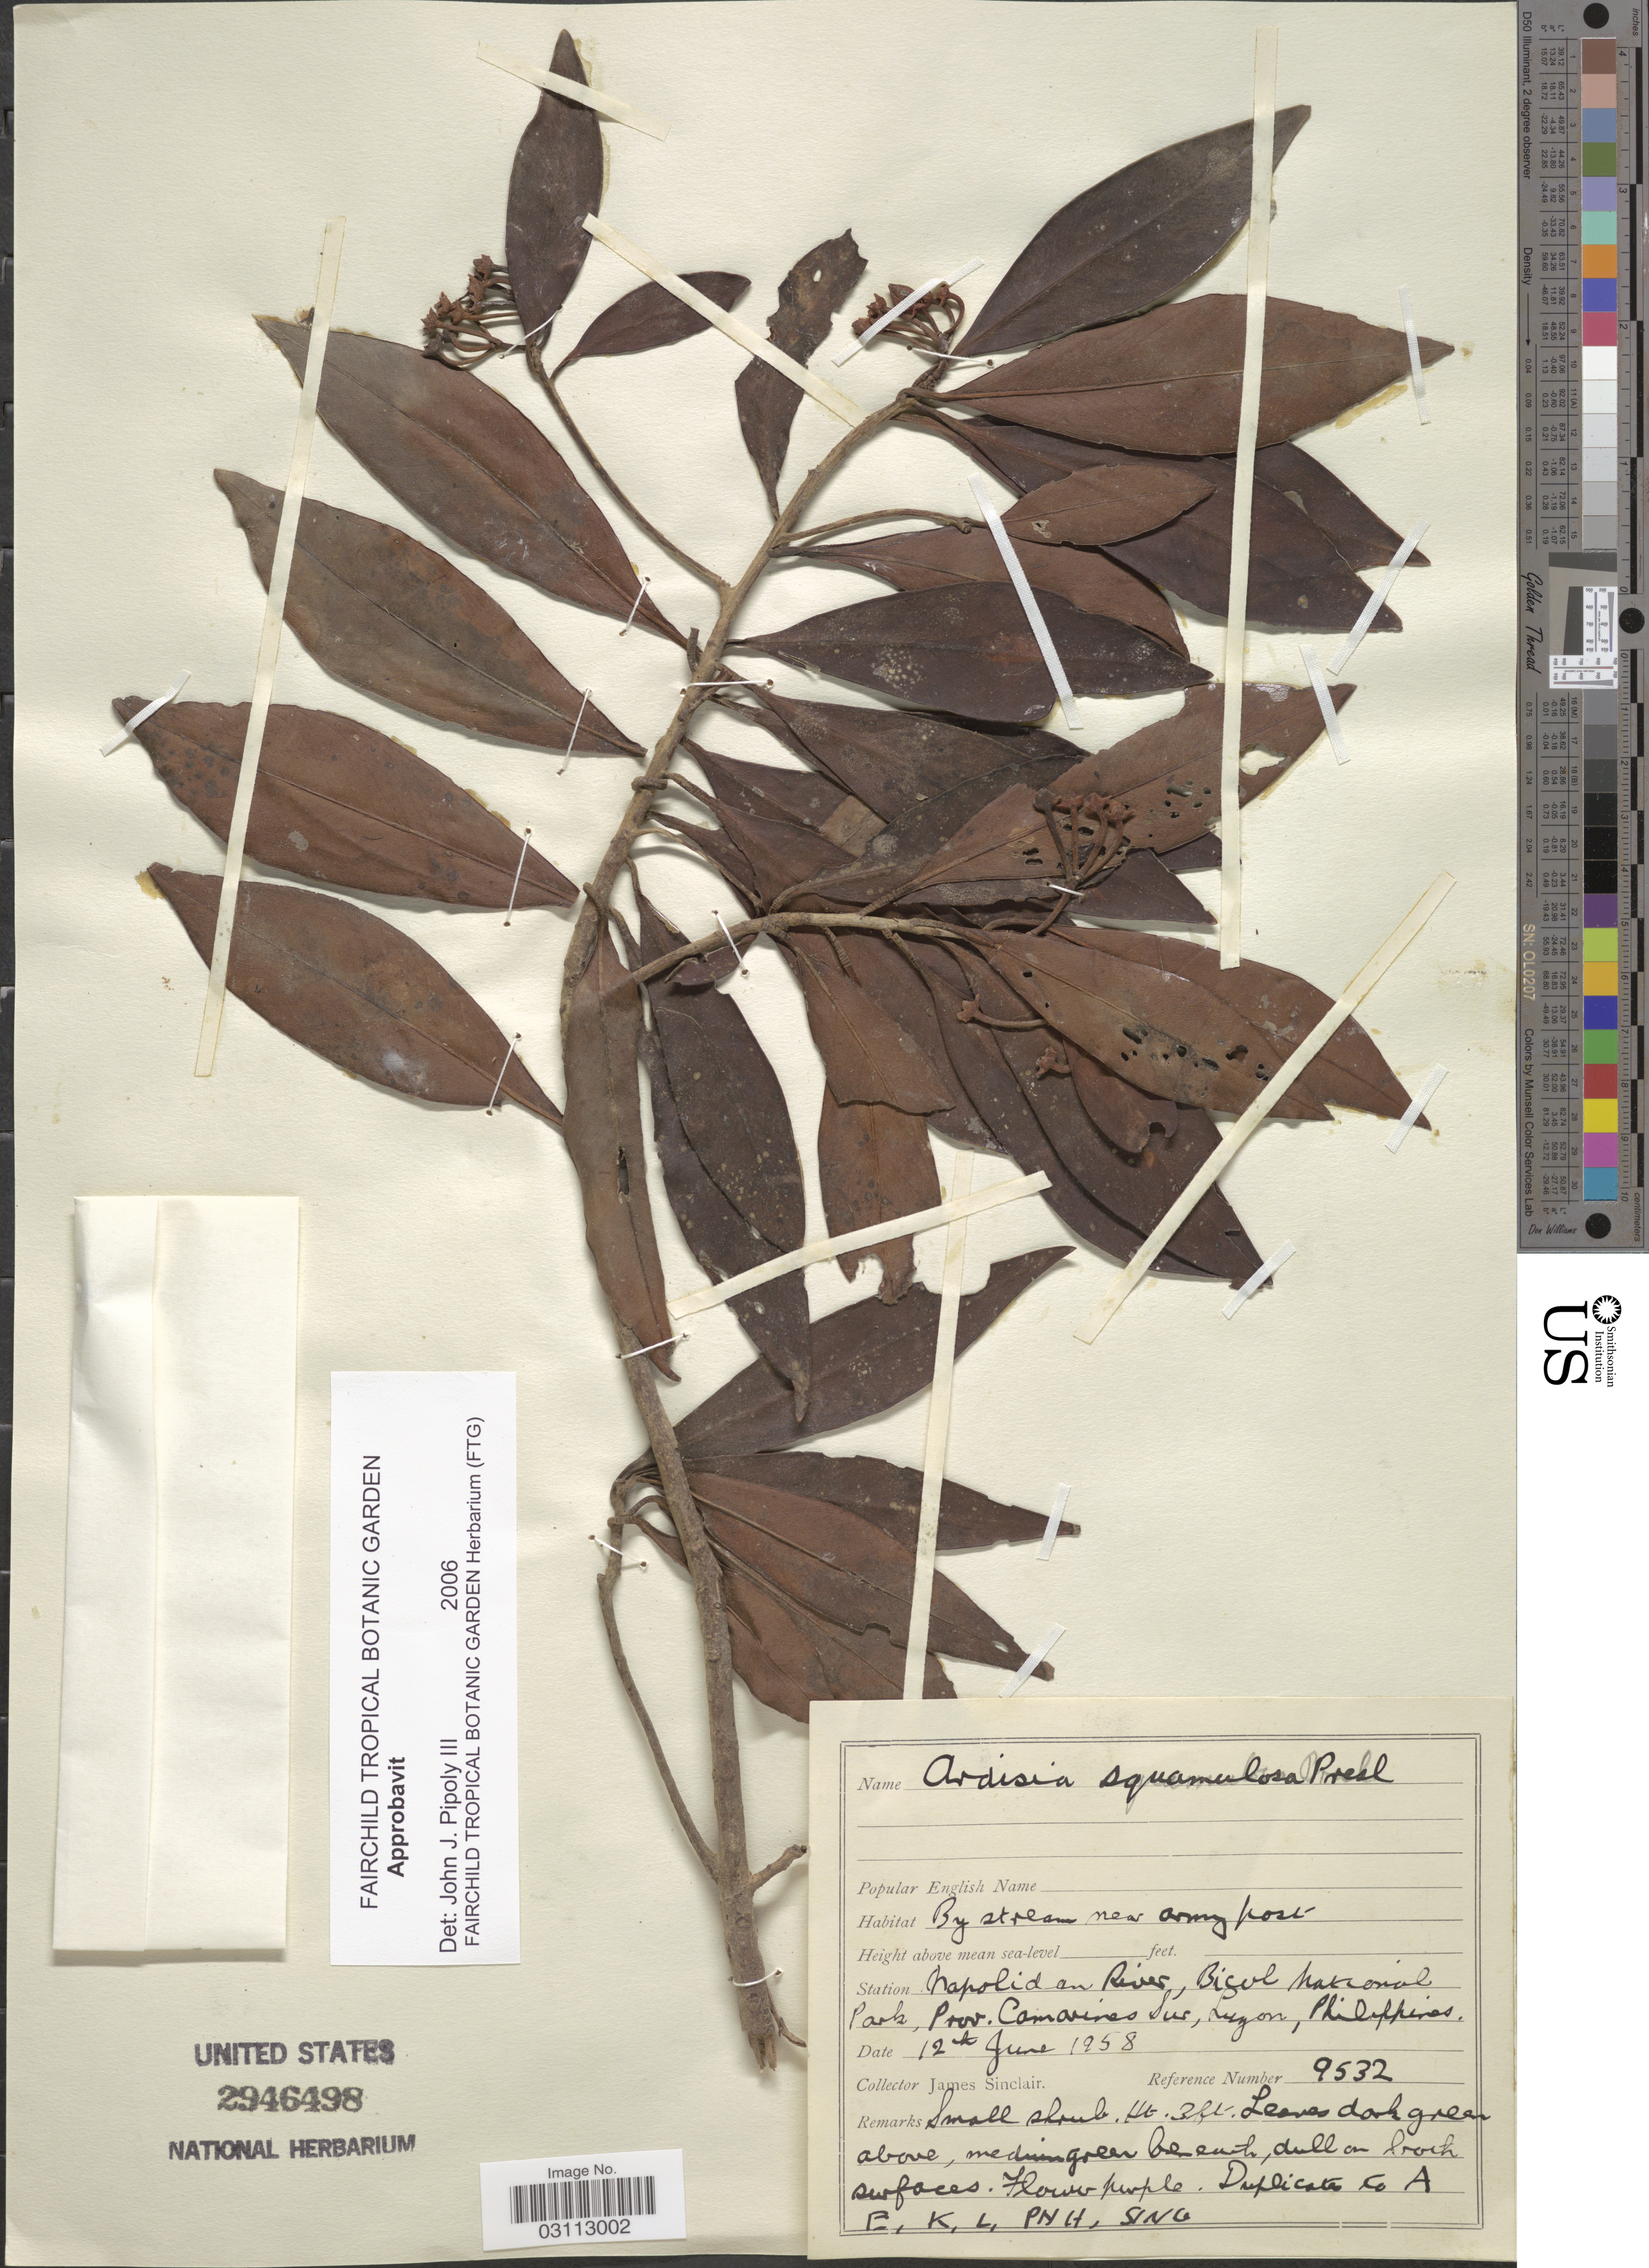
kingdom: Plantae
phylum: Tracheophyta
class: Magnoliopsida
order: Ericales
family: Primulaceae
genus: Ardisia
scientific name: Ardisia squamulosa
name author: C. Presl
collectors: J. Sinclair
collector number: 9532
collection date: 1958-06-12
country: Philippines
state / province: Bicol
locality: Station Napolidan River, Bicol National Park, Prov. Camarines Sur, Luzon.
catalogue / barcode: US 2946498